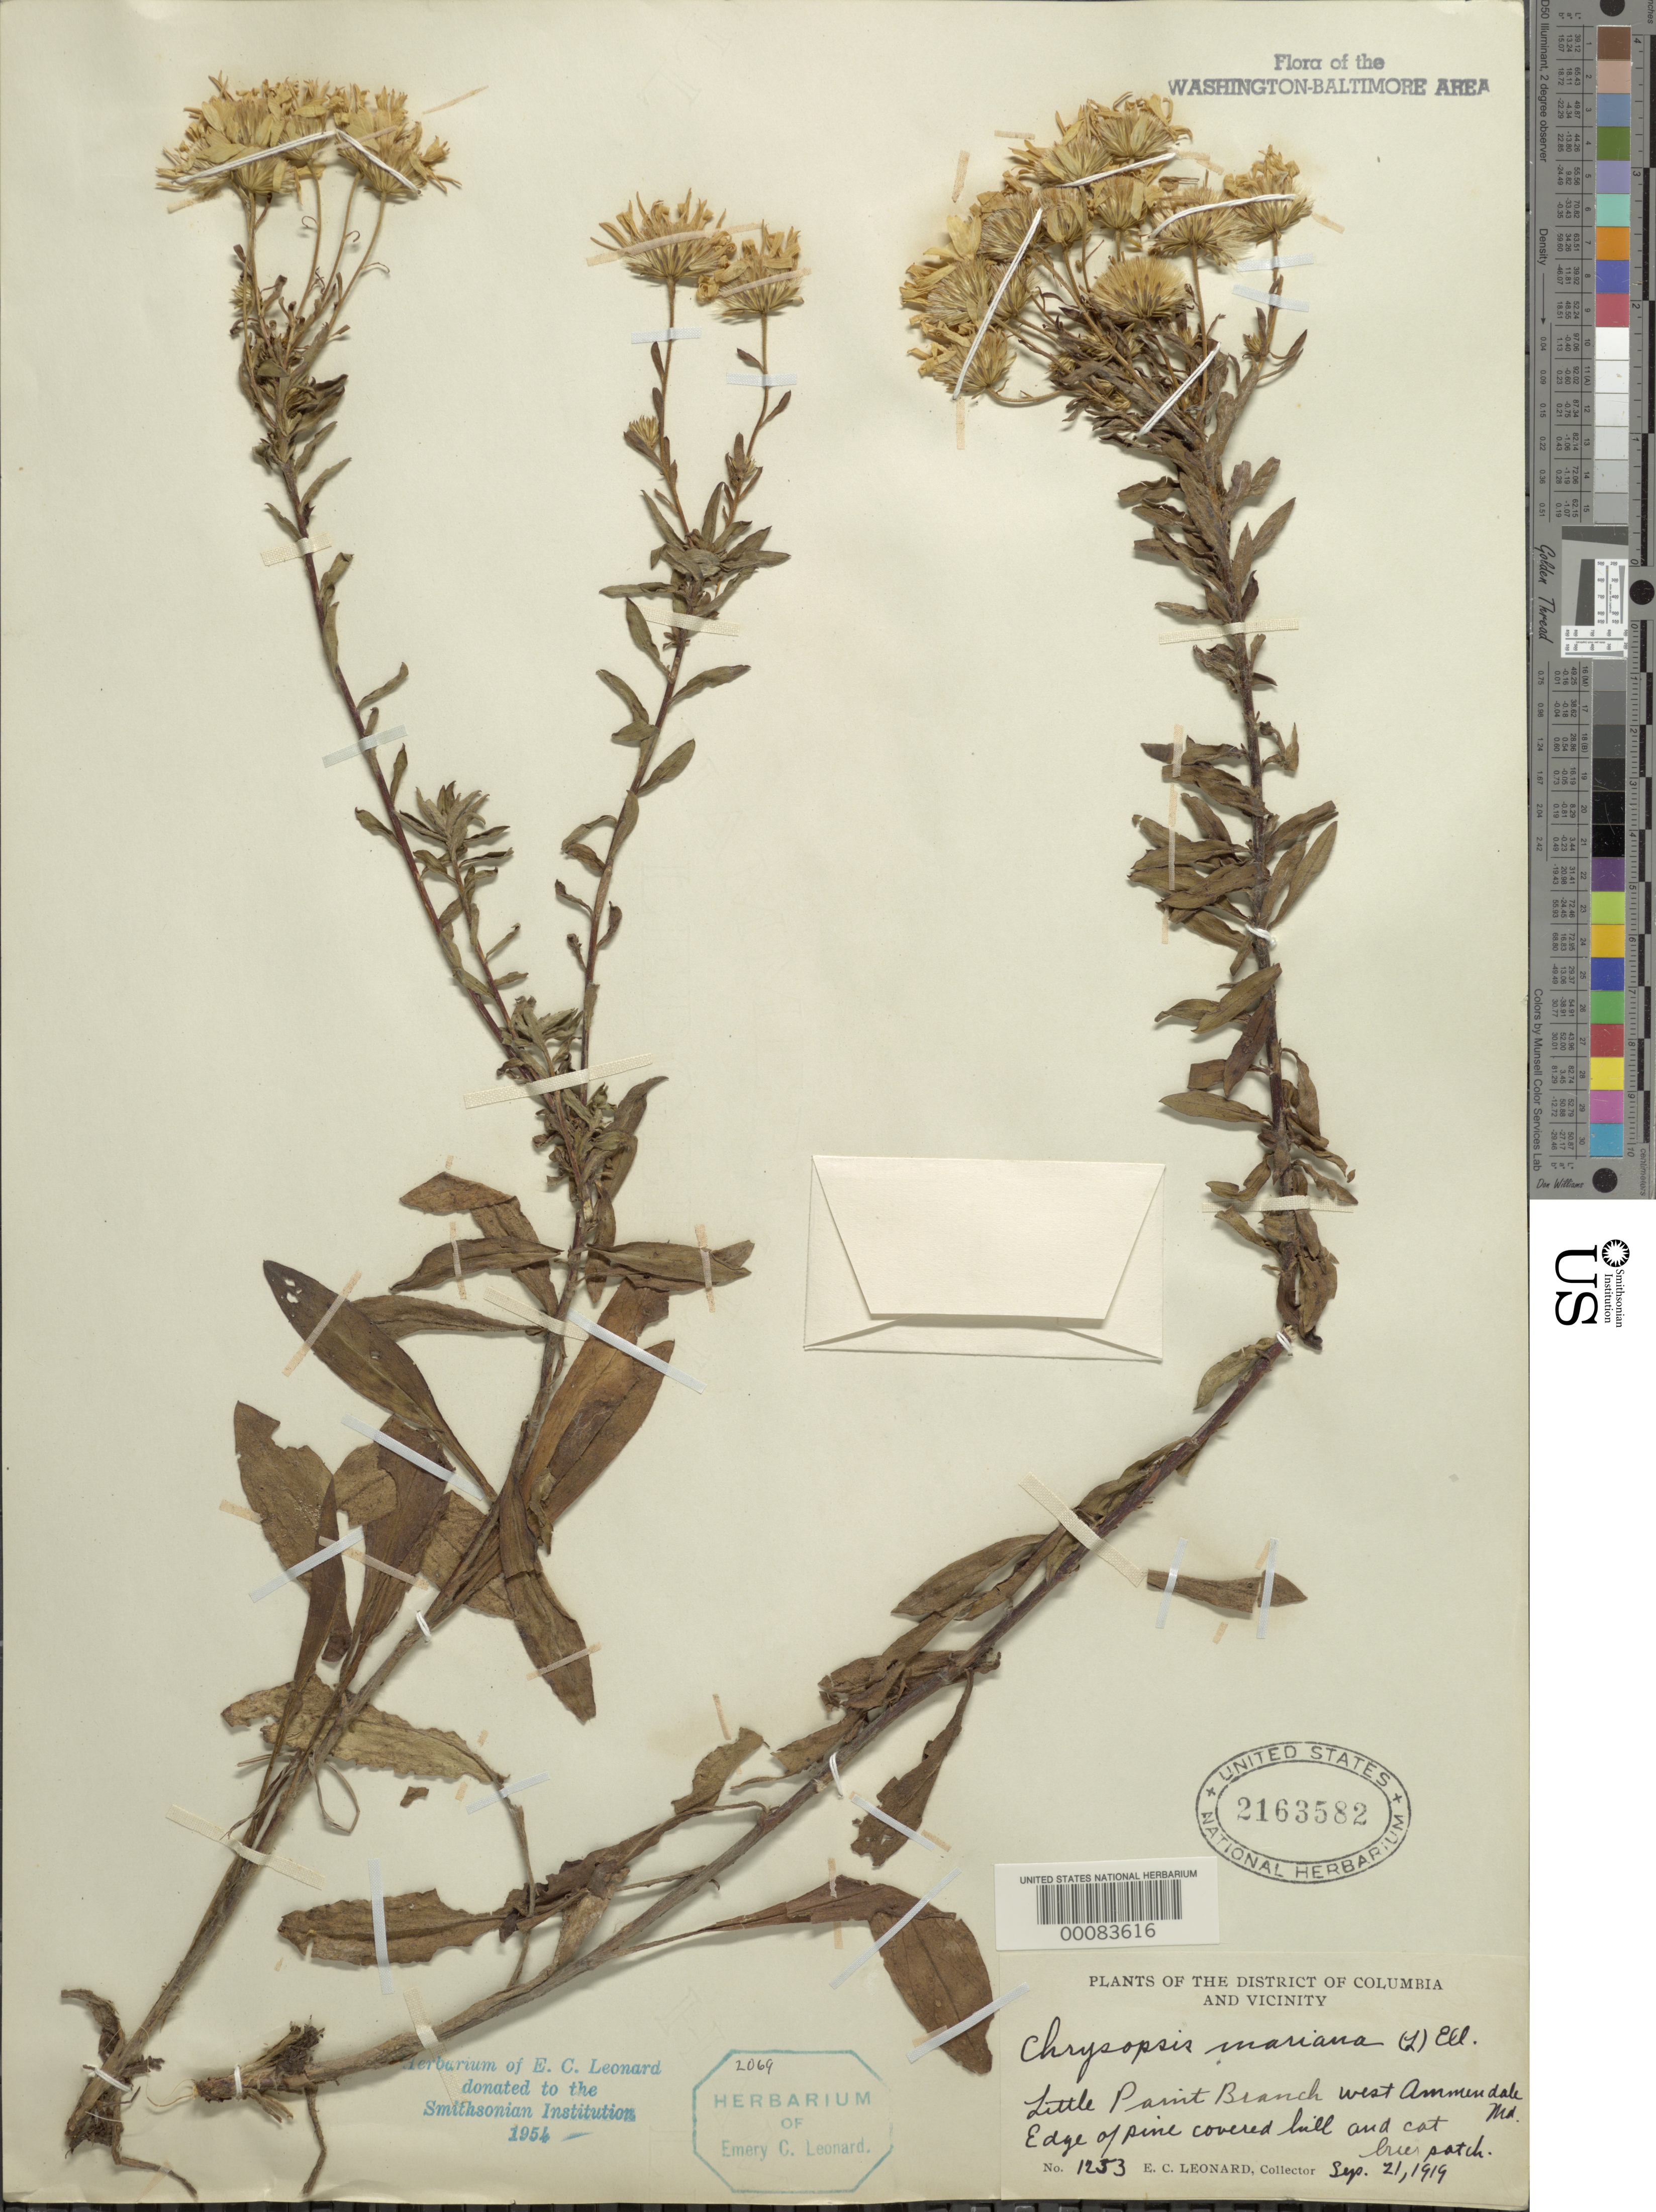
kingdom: Plantae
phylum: Tracheophyta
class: Magnoliopsida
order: Asterales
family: Asteraceae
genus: Chrysopsis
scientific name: Chrysopsis mariana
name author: (L.) Elliott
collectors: E. C. Leonard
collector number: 1253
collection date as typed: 21 Sep 1919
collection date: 1919-09-21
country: United States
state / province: Maryland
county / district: Prince George's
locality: Little Paint Branch west of Ammendale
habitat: Edge of pine covered hill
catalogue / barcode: US 2163582